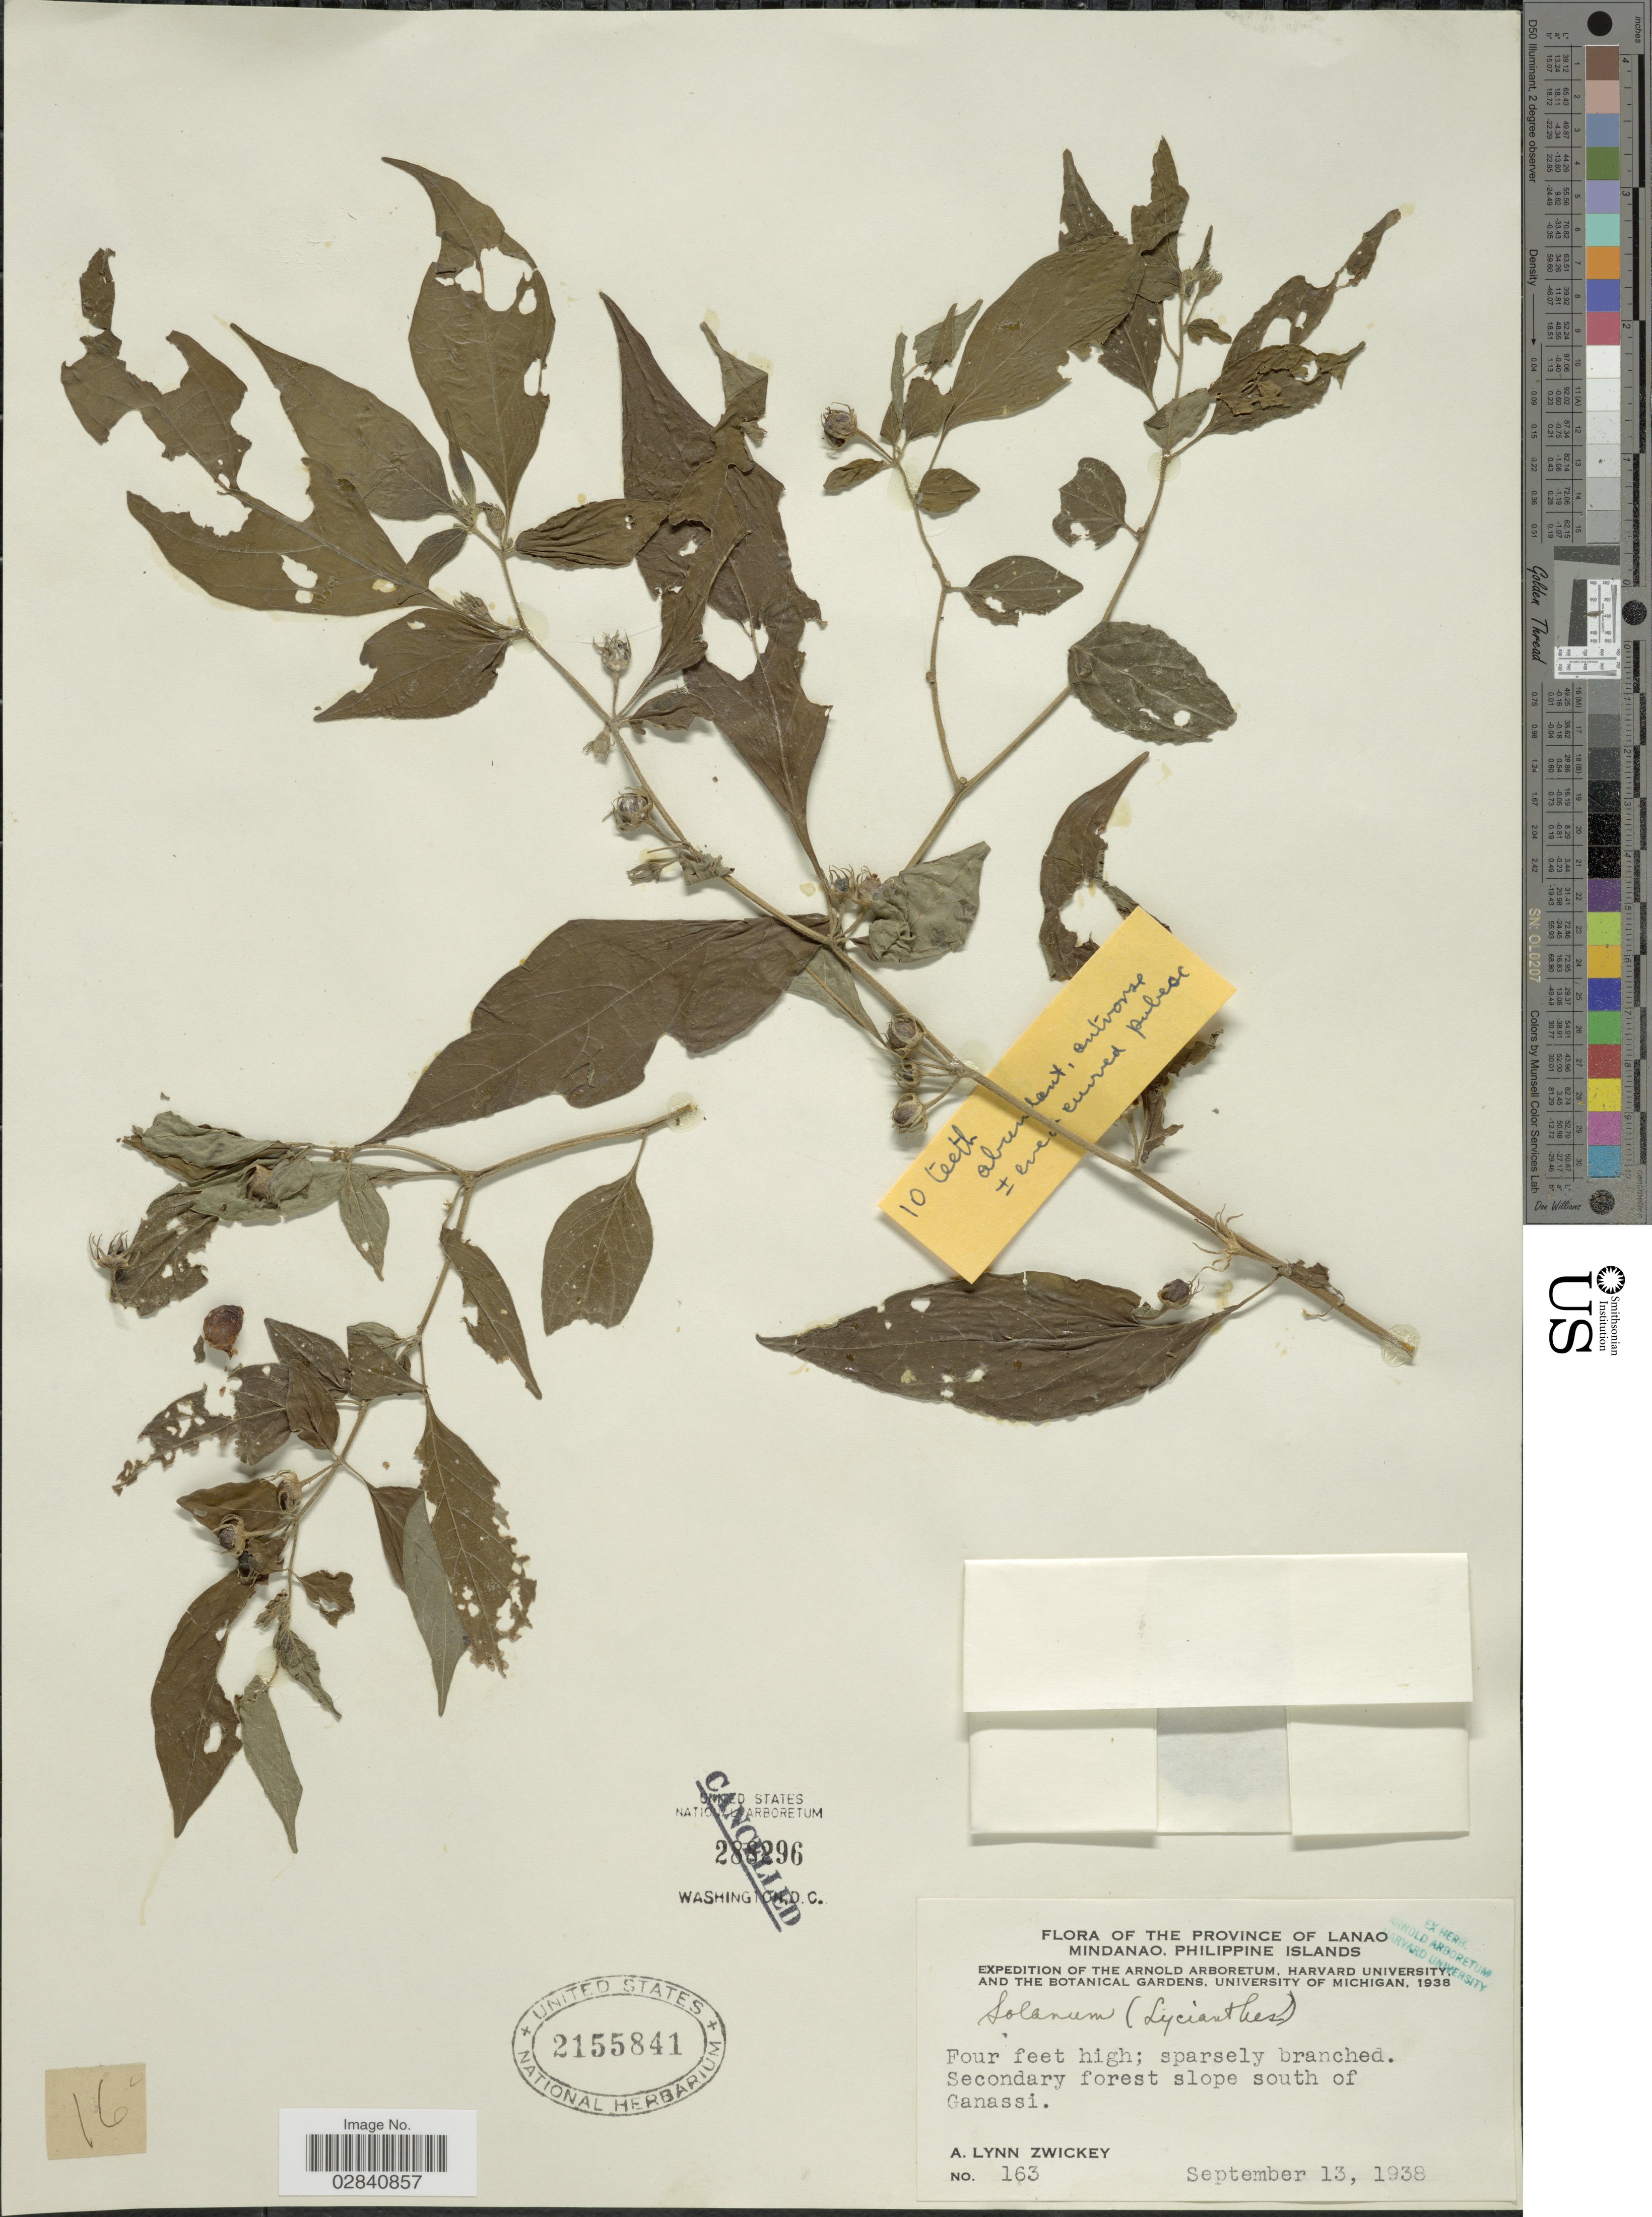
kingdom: Plantae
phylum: Tracheophyta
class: Magnoliopsida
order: Solanales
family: Solanaceae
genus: Lycianthes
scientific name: Lycianthes biflora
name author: (Lour.) Bitter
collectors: A. Zwickey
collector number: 163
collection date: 1938-09-13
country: Philippines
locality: Province of Lanao Mindanao, Philippine Islands. Secondary forest slope south of Ganassi.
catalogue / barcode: US 2155841